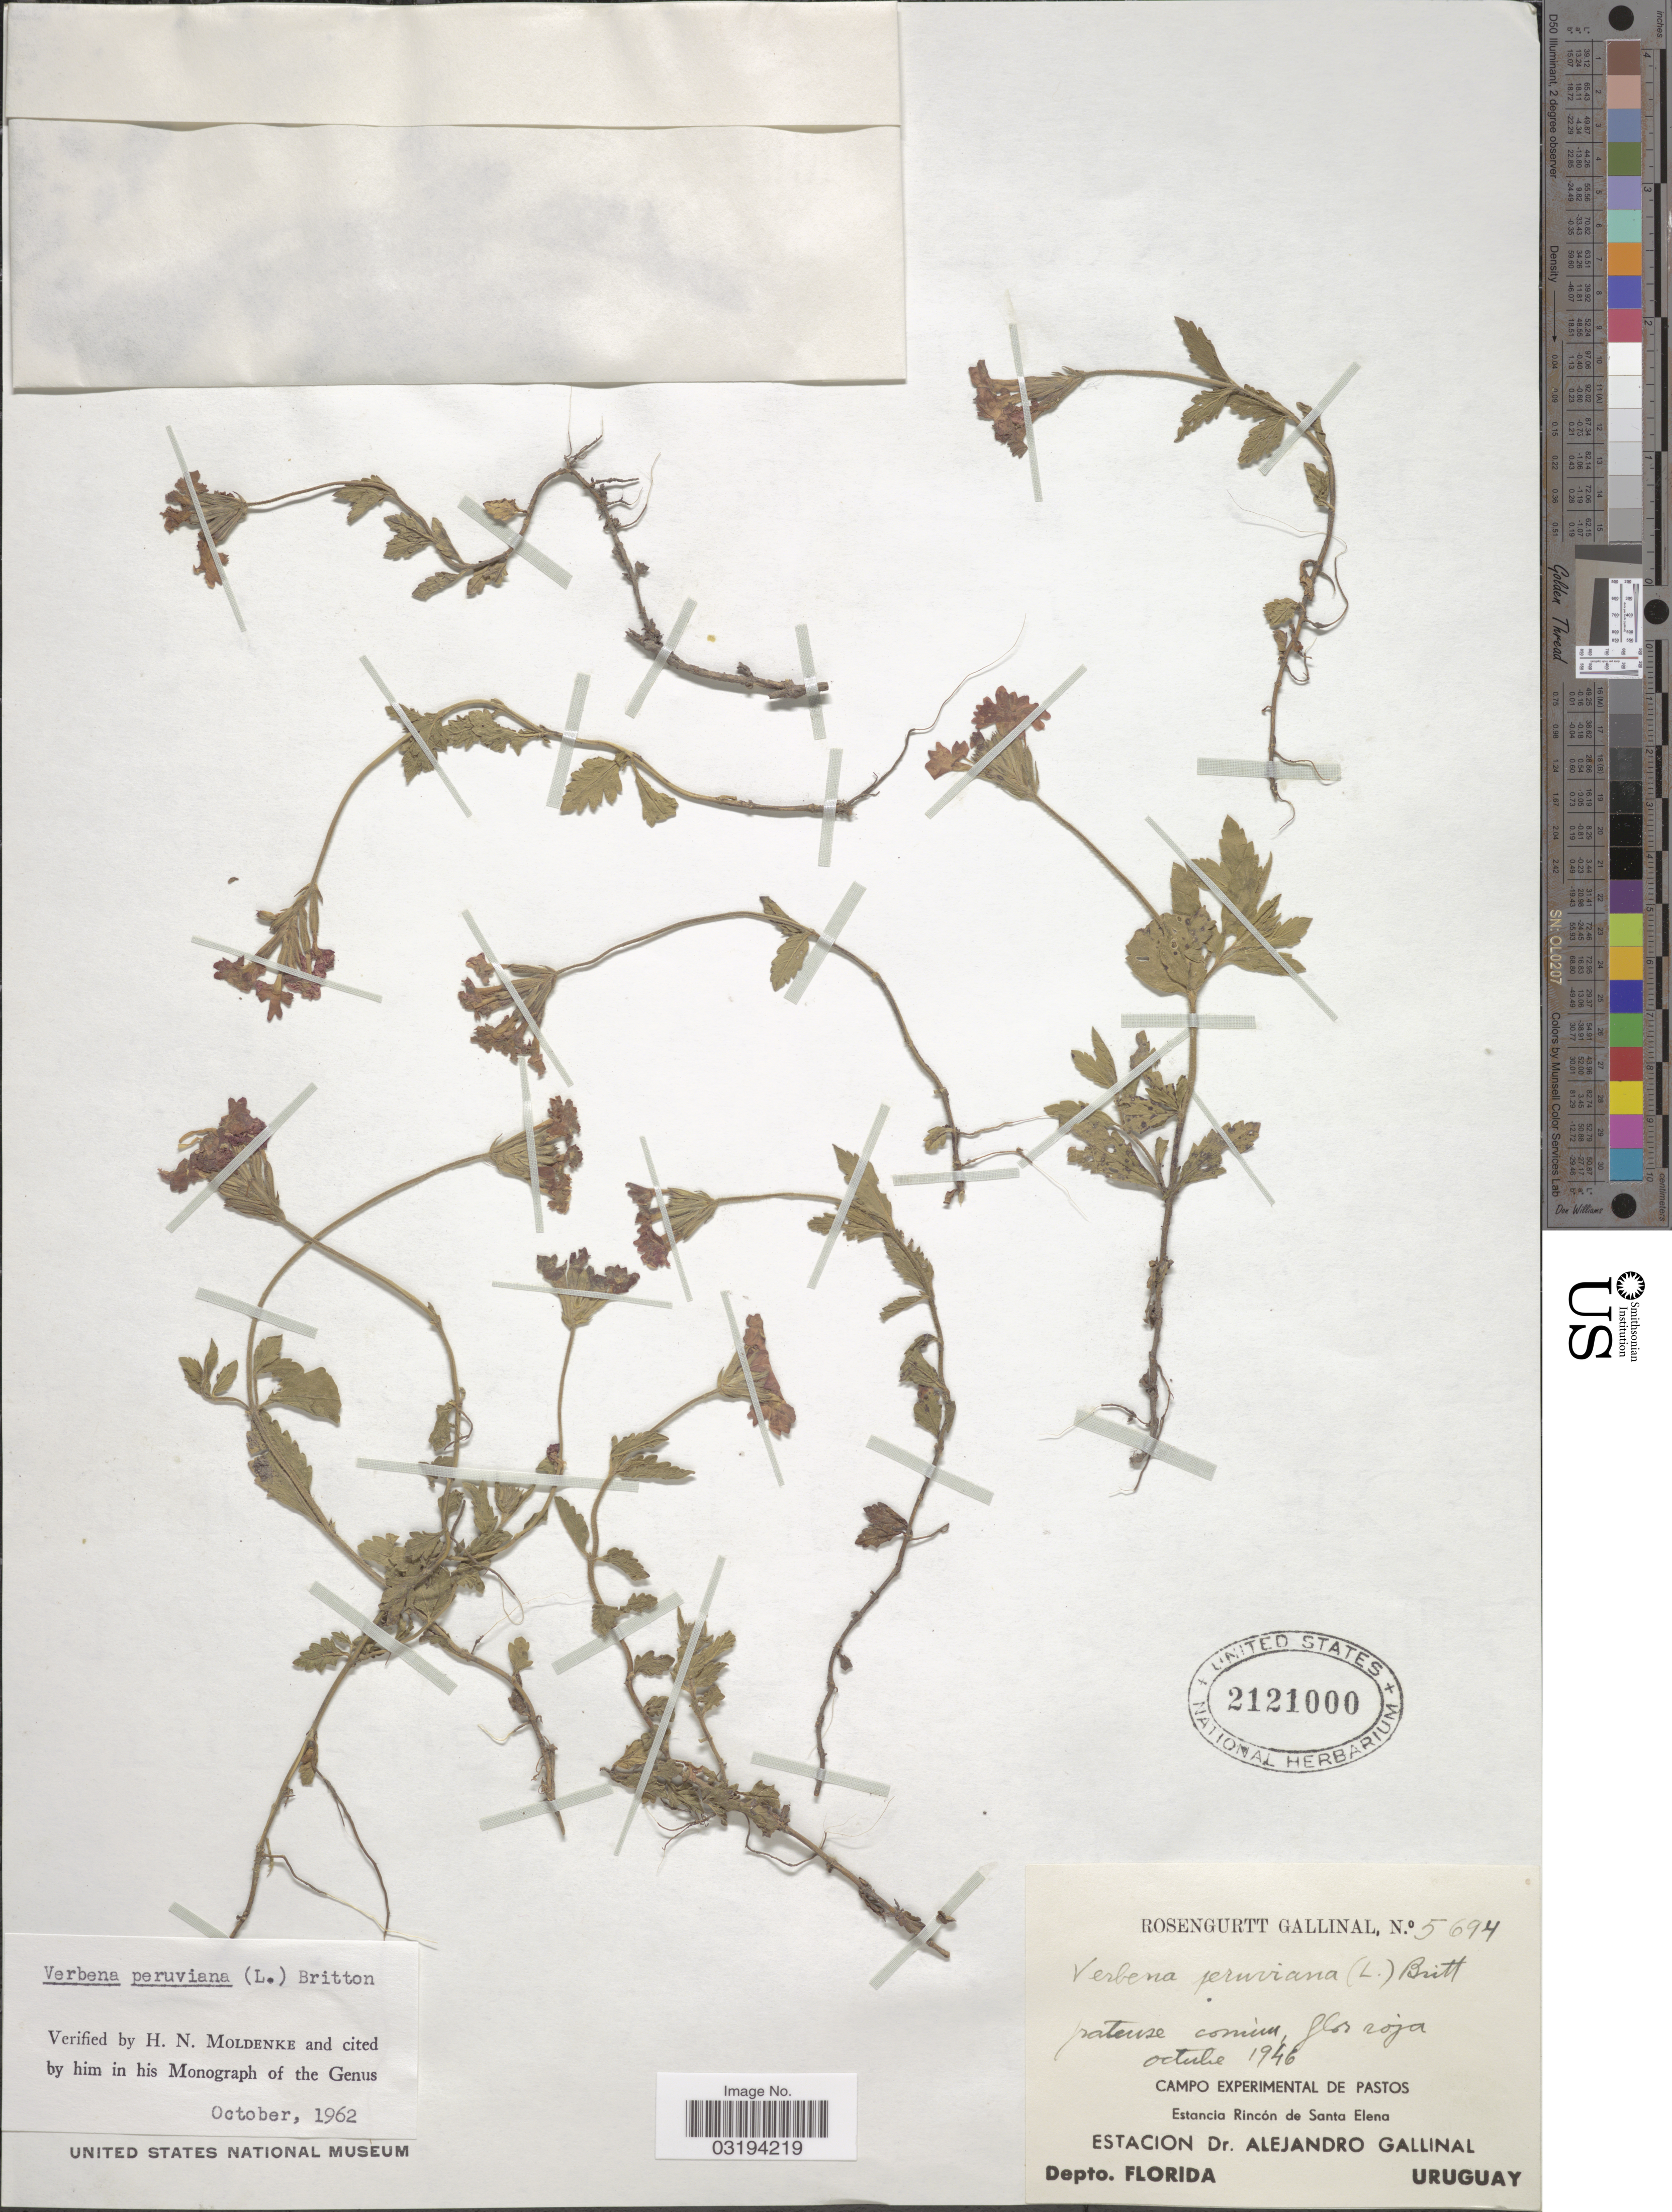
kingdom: Plantae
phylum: Tracheophyta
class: Magnoliopsida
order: Lamiales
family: Verbenaceae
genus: Verbena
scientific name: Verbena peruviana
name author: (L.) Britton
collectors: R. Gallinal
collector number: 5694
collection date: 1946-10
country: Uruguay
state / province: Florida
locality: Campo Experimental de Pastos. Estancia Rincón de Santa Elena. Estacion Dr. Alejandro Gallinal. Depto. Florida.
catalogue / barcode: US 2121000